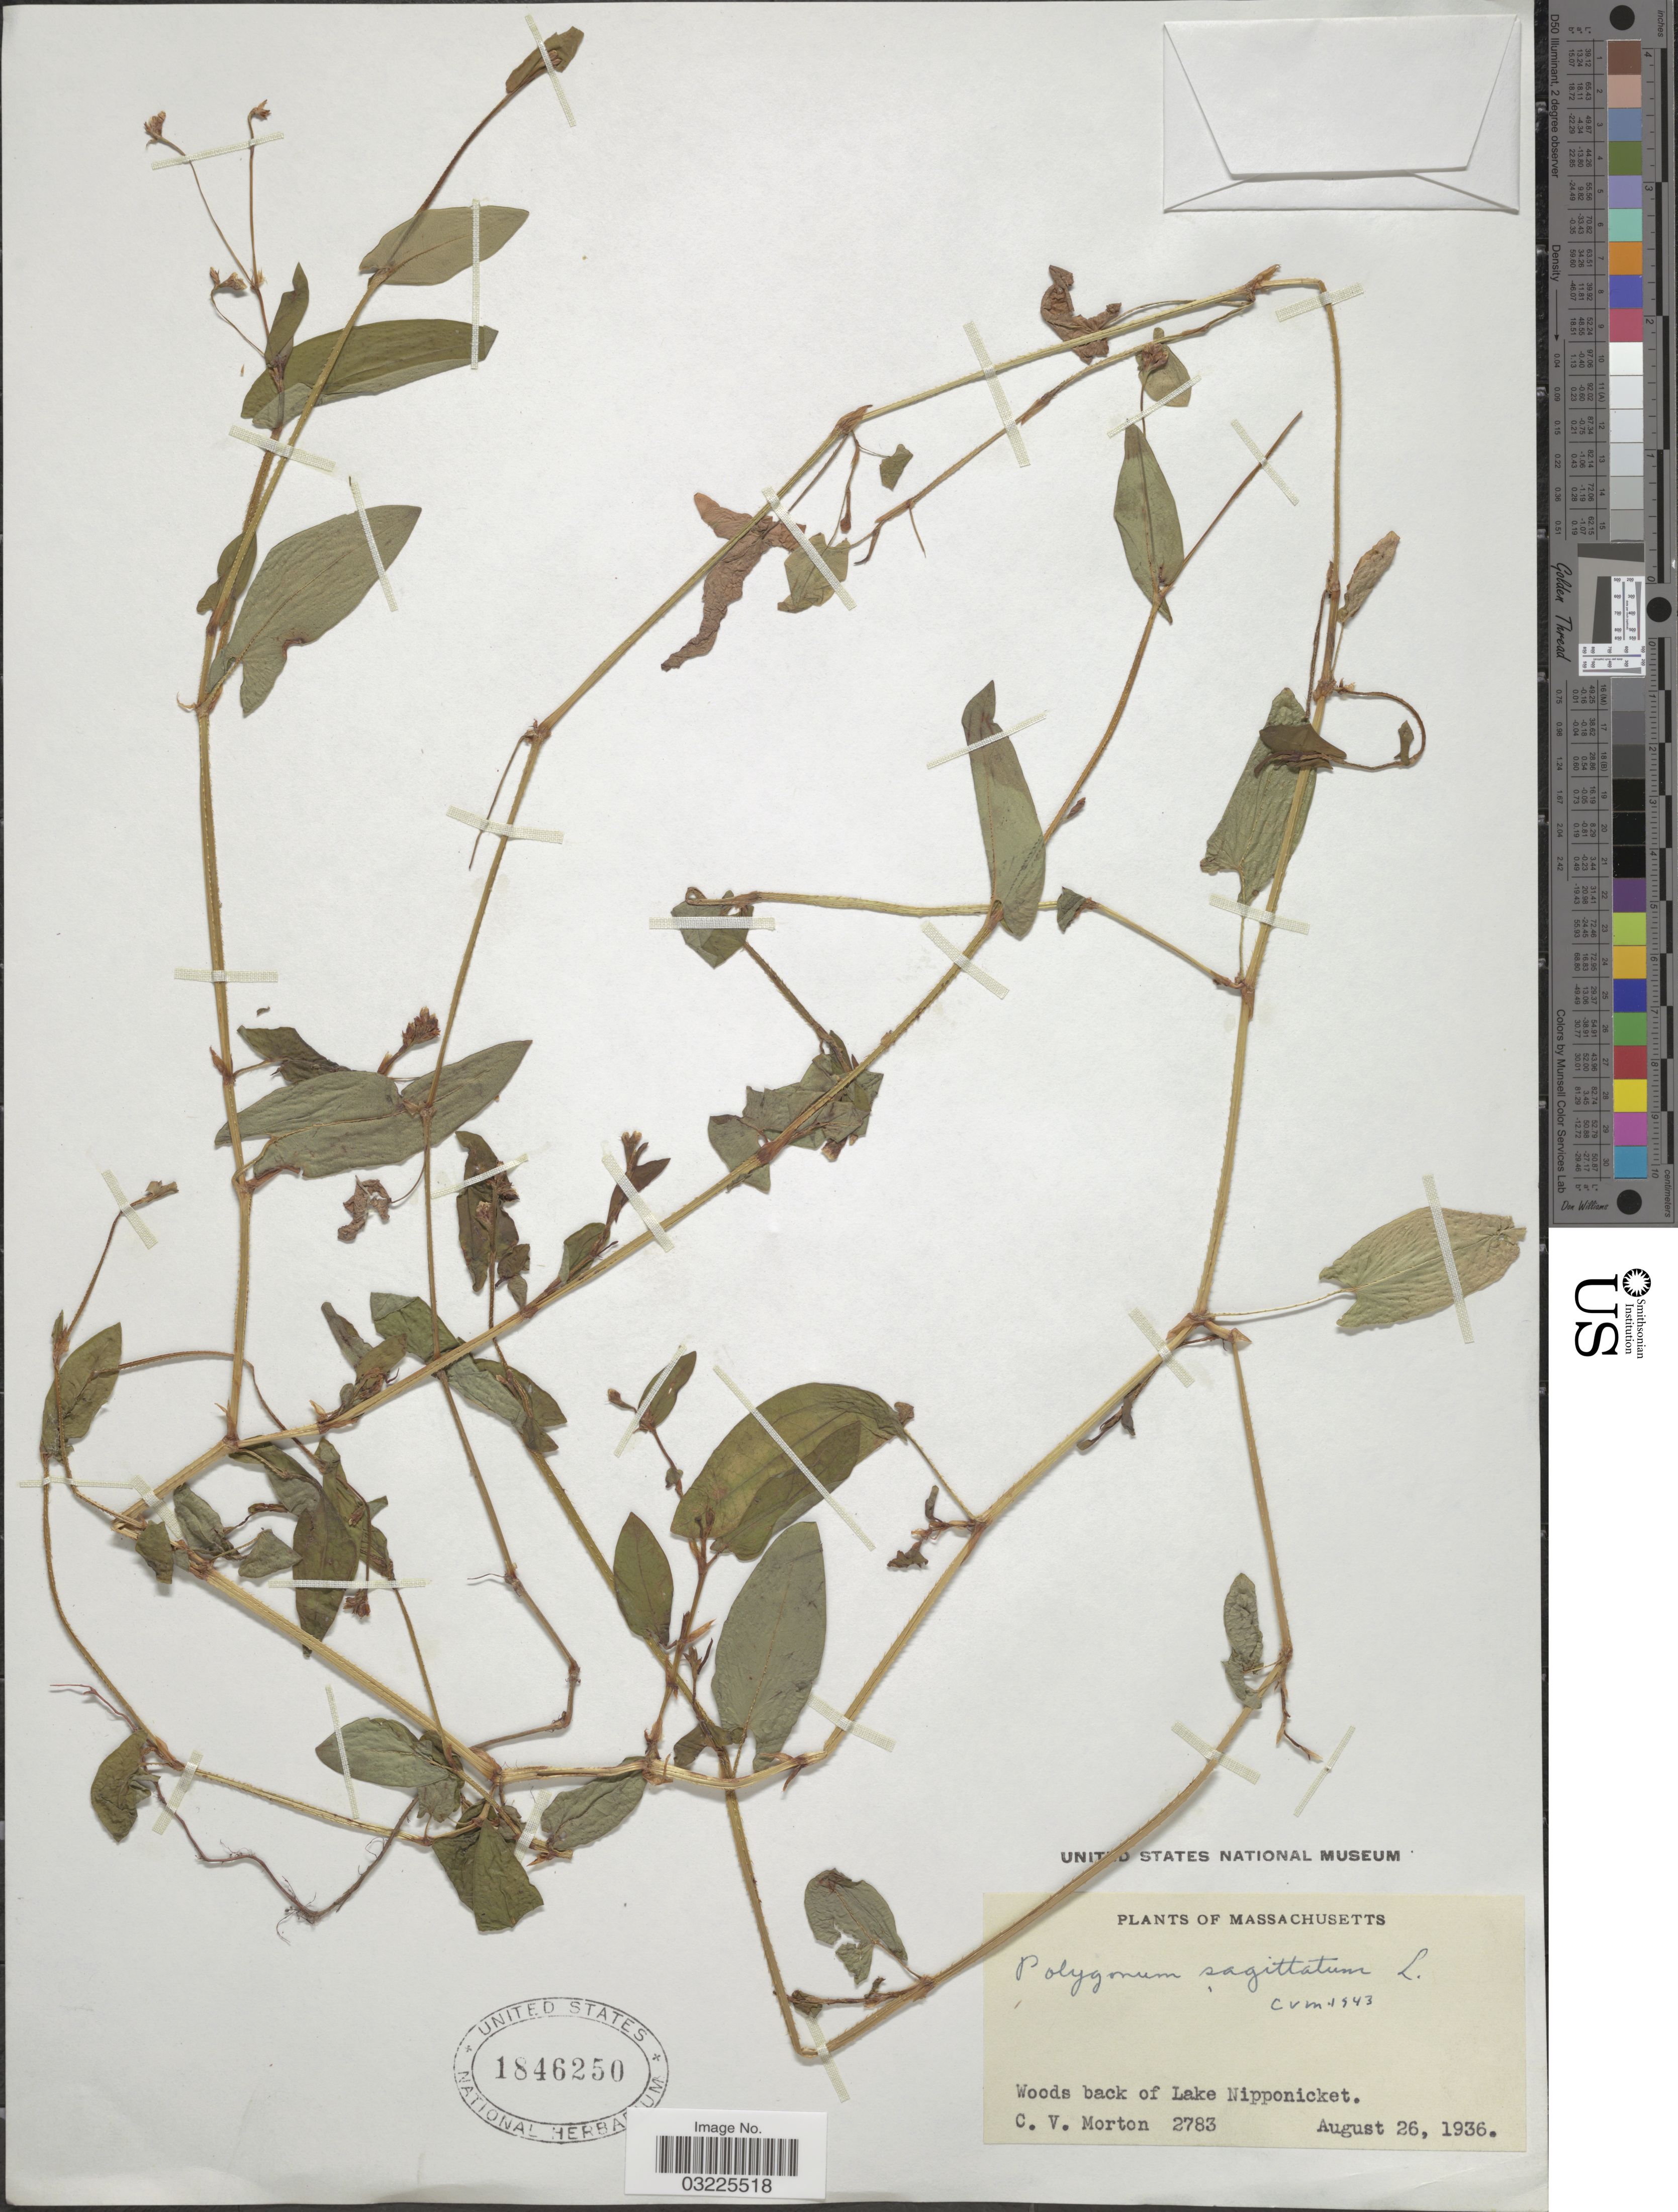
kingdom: Plantae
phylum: Tracheophyta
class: Magnoliopsida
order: Caryophyllales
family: Polygonaceae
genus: Persicaria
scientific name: Persicaria sagittata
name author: (L.) H. Gross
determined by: Atha, D. E.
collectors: C. V. Morton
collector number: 2783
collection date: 1936-08-26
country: United States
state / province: Massachusetts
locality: Woods back of Lake Nipponicket.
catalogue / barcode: US 1846250